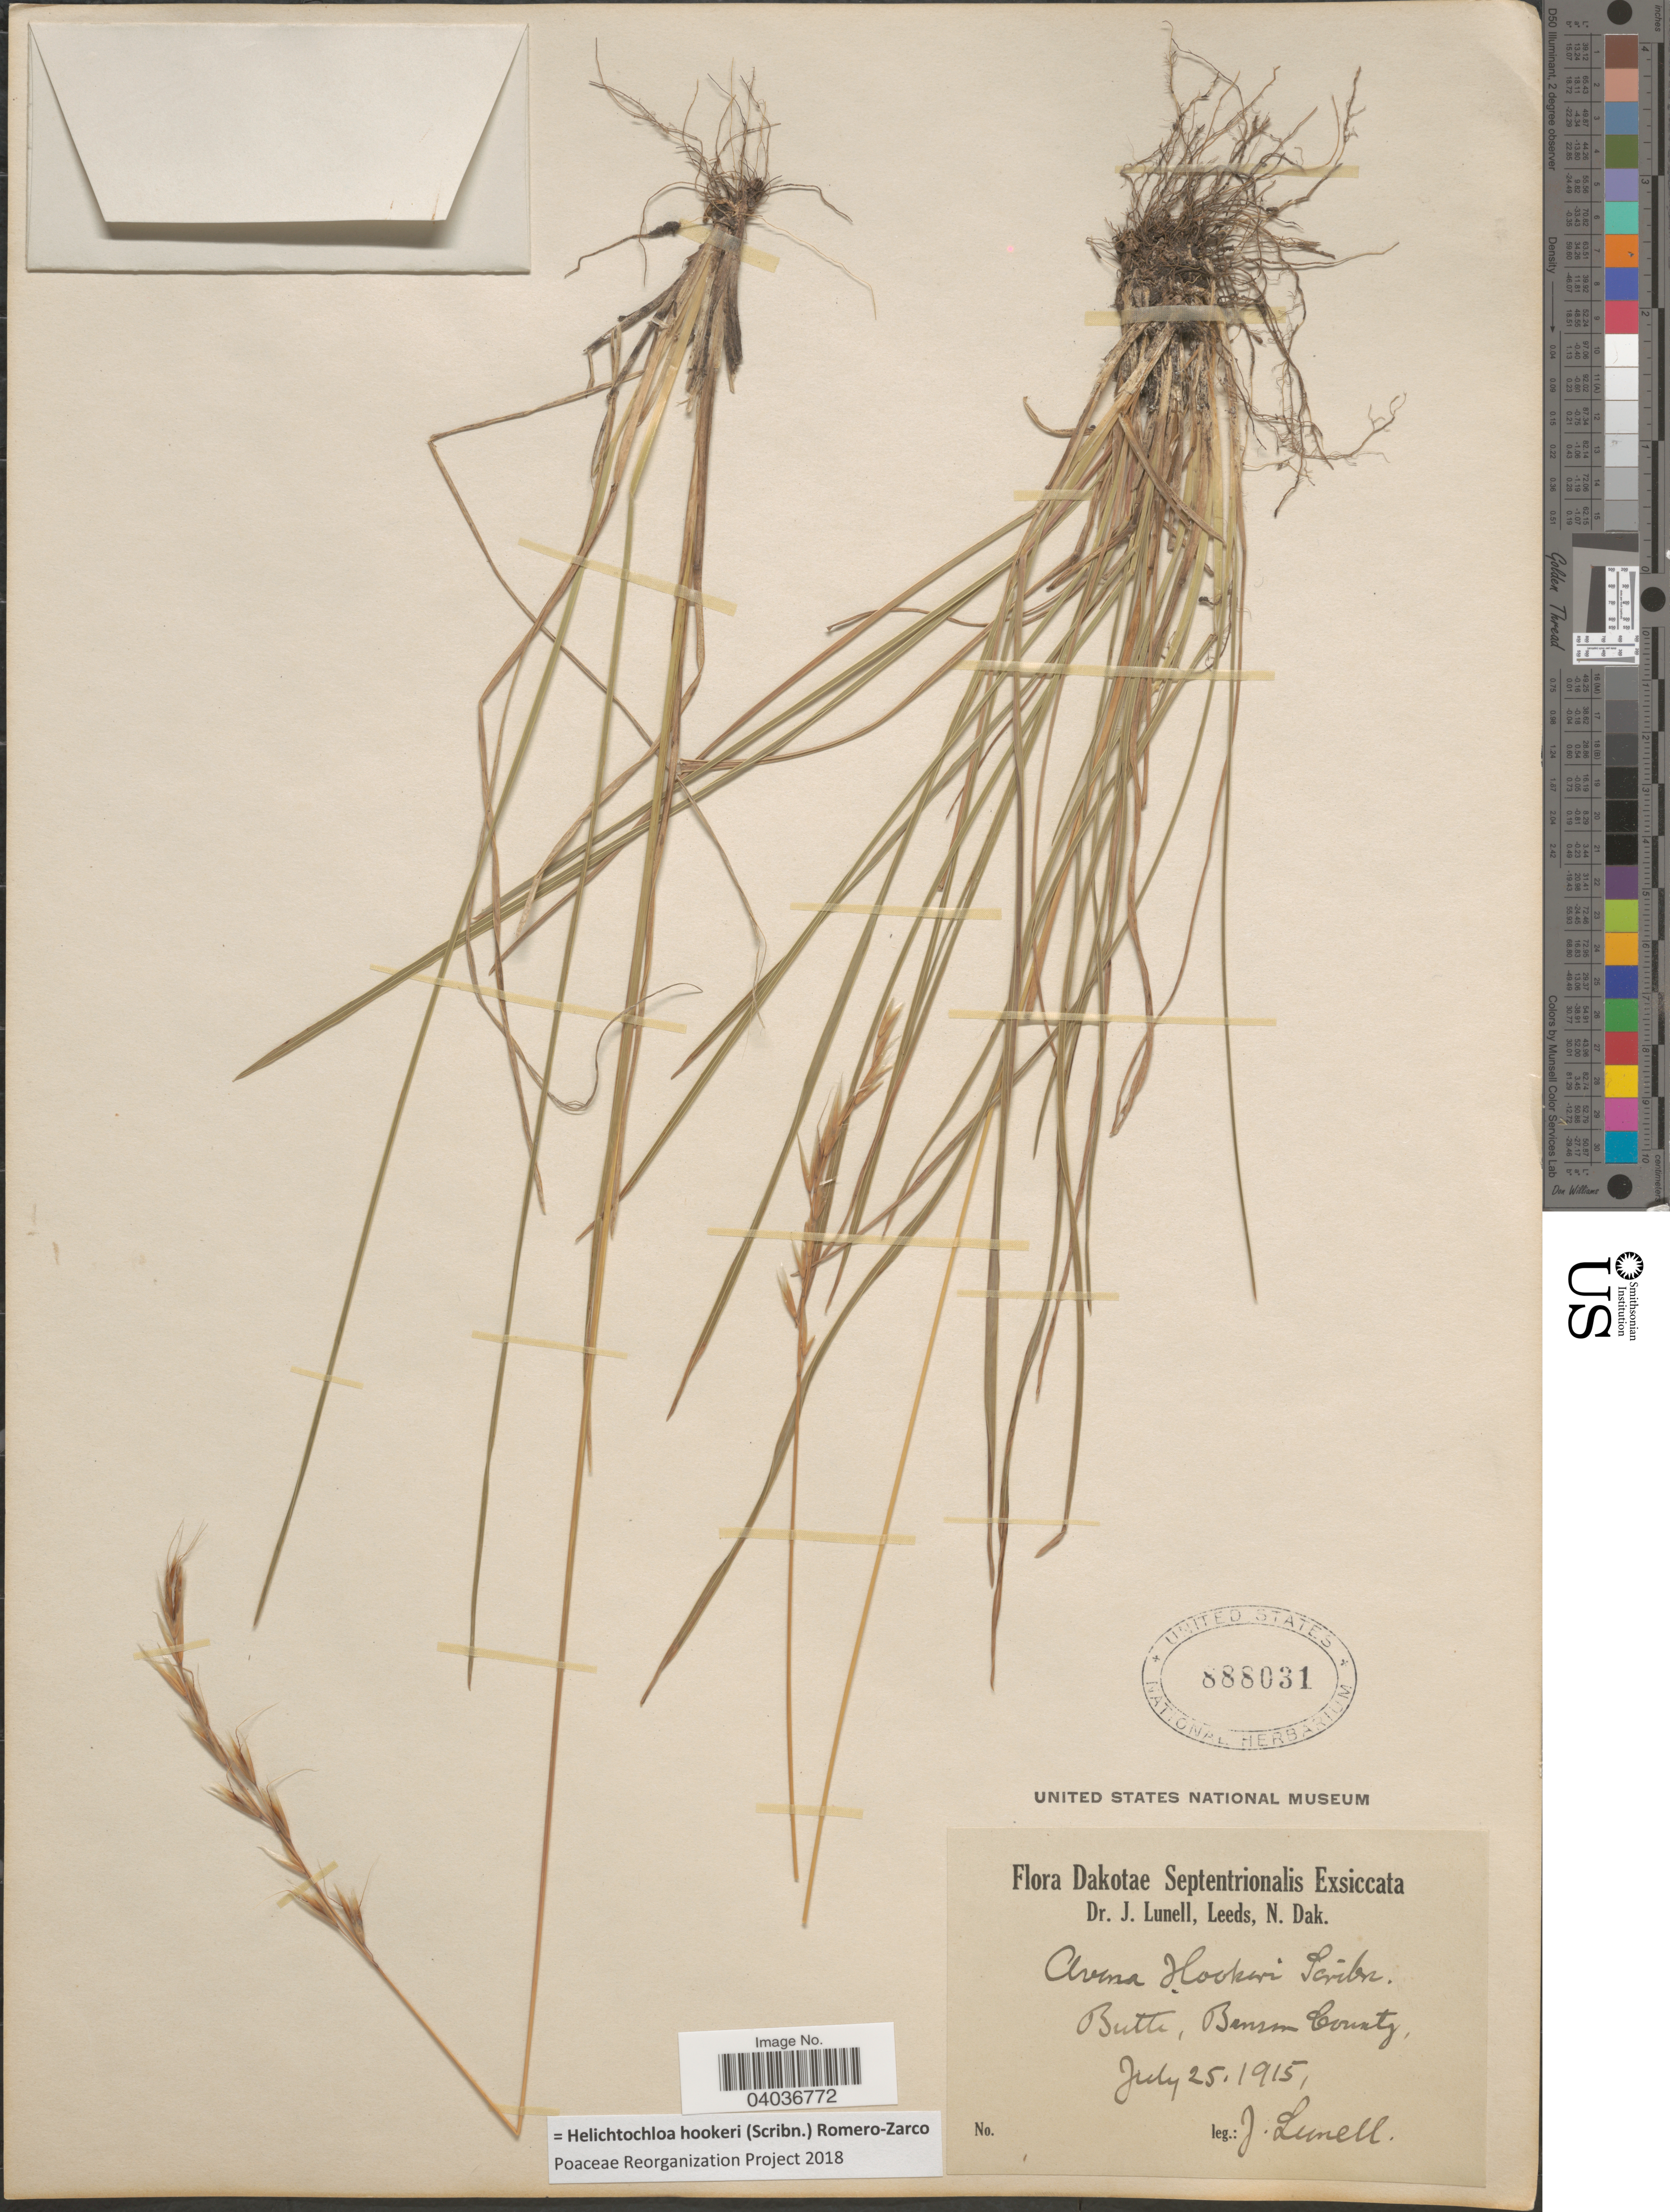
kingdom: Plantae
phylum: Tracheophyta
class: Liliopsida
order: Poales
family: Poaceae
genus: Helictochloa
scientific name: Helictochloa hookeri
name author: (Scribn.) Romero Zarco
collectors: J. Lunell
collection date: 1915-07-25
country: United States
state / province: North Dakota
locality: Dakotae Septentrionalis. Butte, Benson County.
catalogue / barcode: US 888031